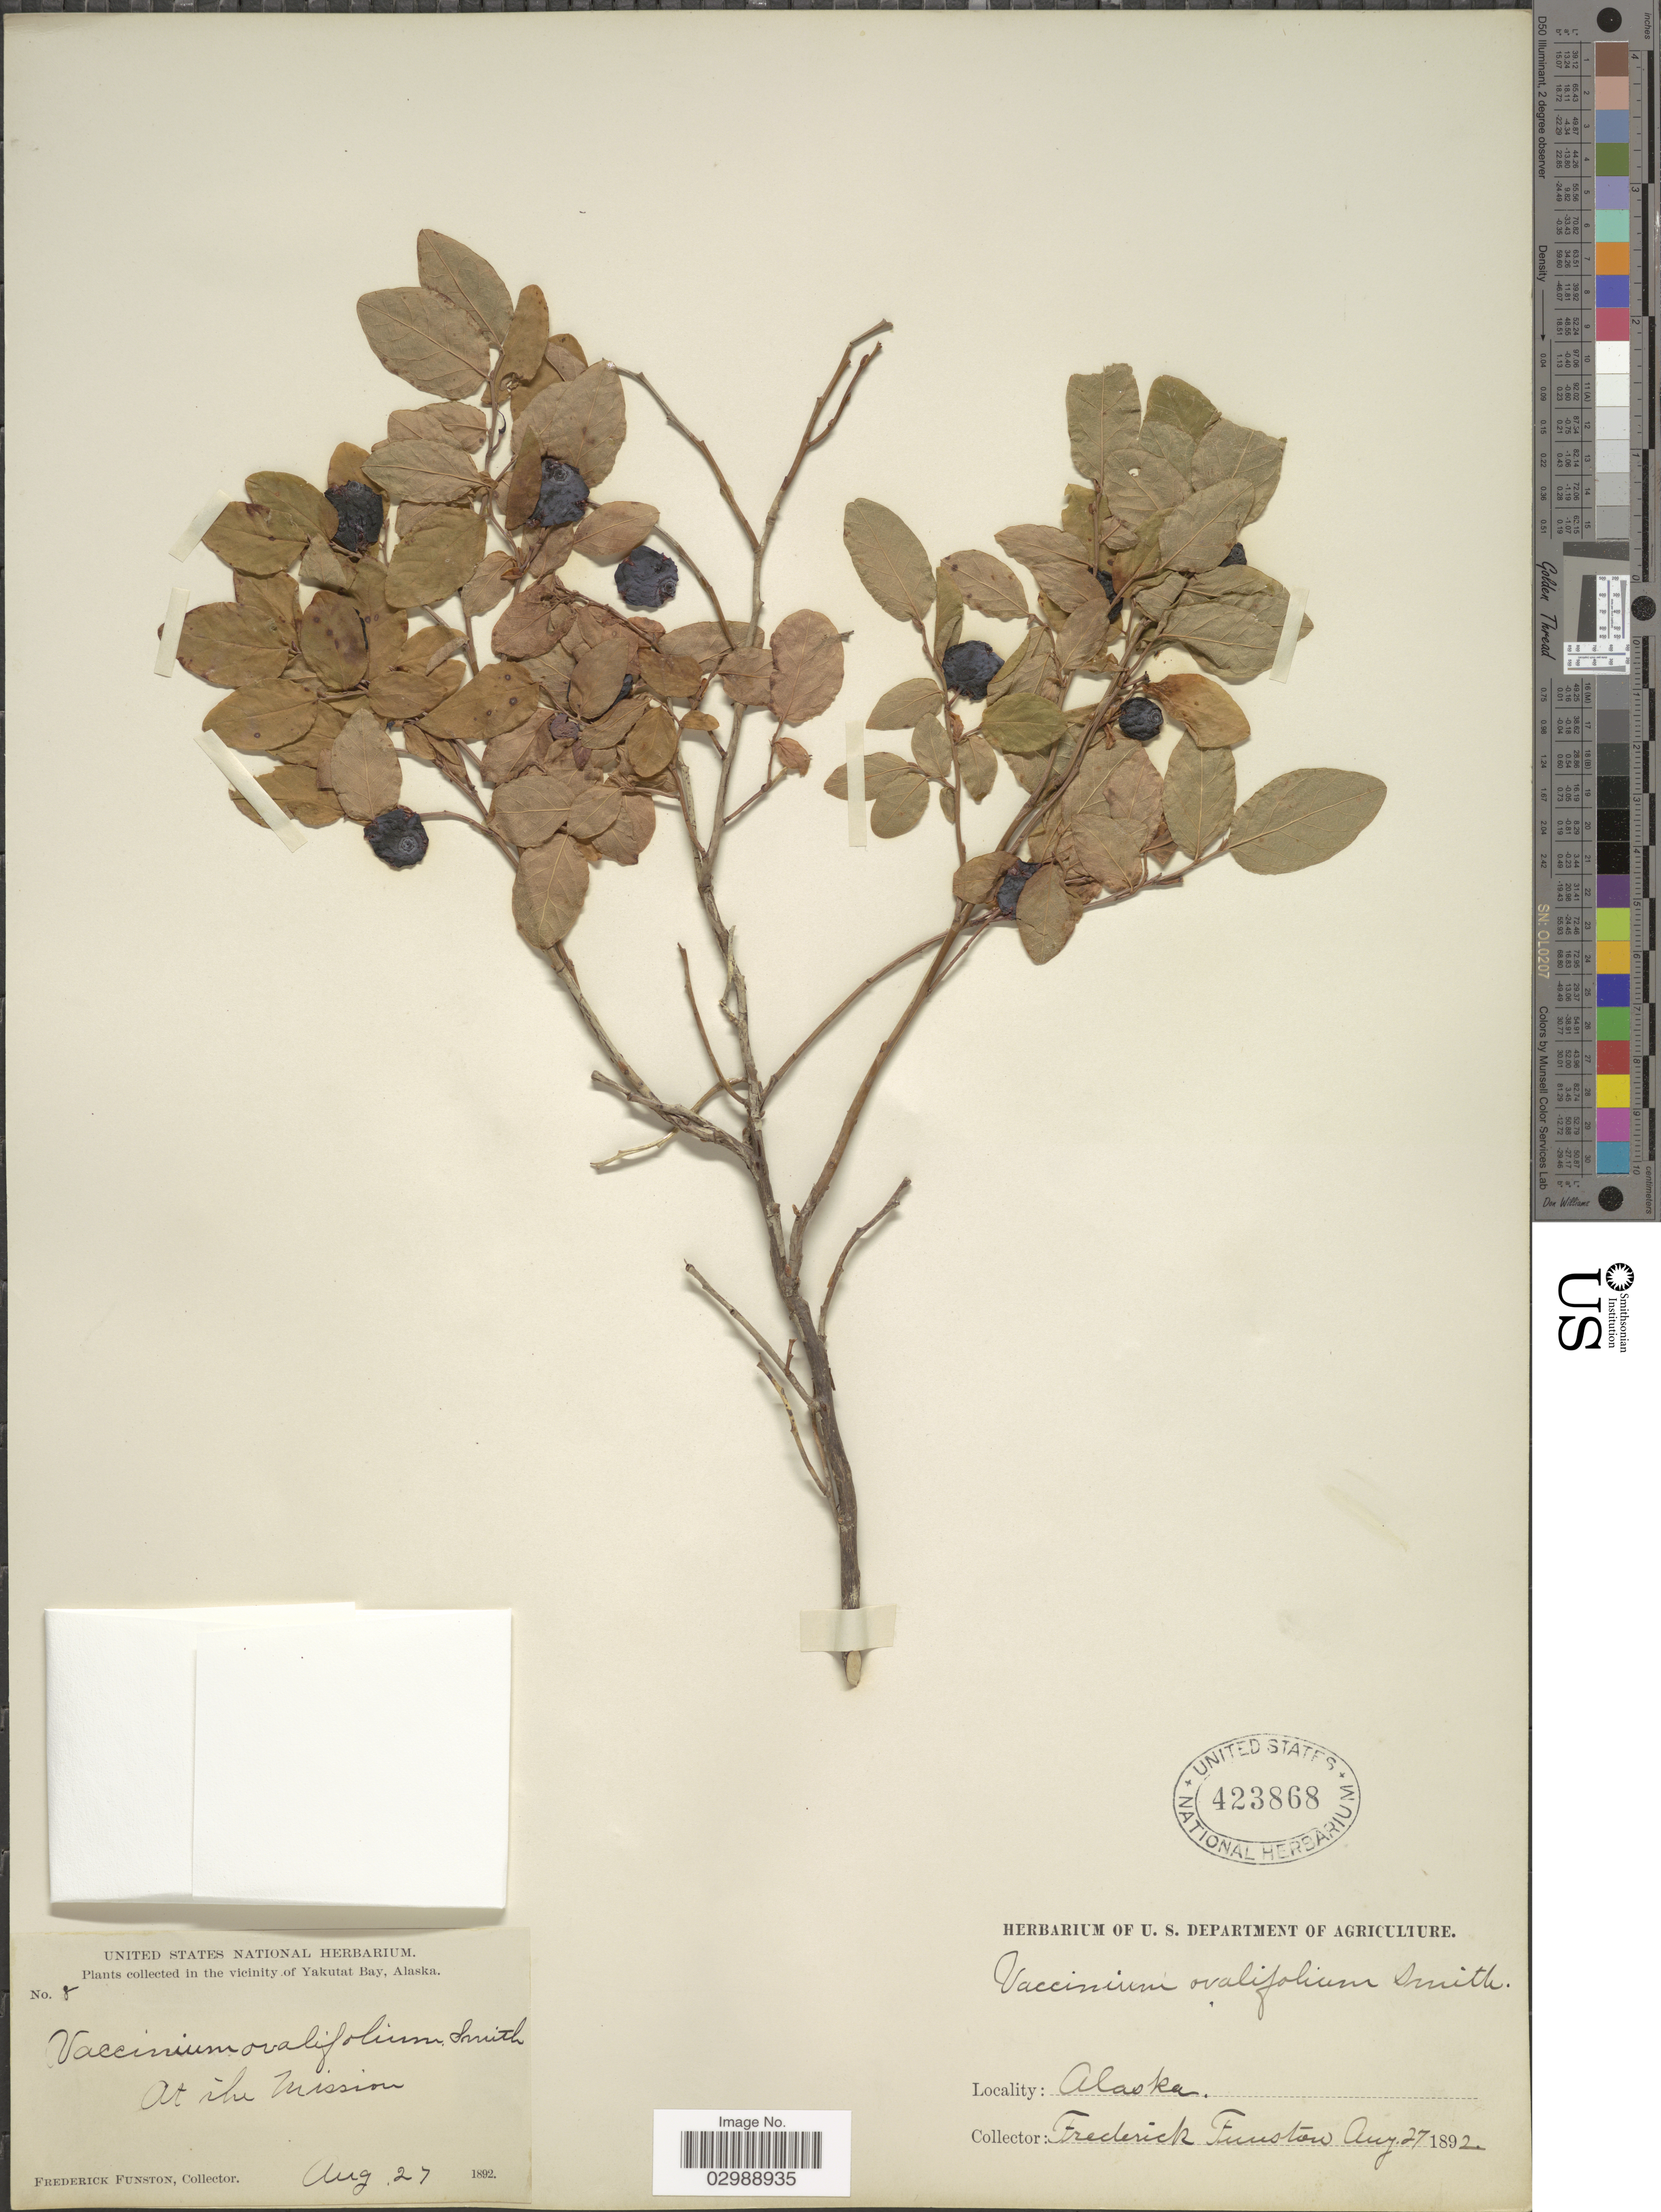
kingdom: Plantae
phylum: Tracheophyta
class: Magnoliopsida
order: Ericales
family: Ericaceae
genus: Vaccinium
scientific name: Vaccinium ovalifolium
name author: Sm.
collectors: F. Funston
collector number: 8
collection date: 1892-08-27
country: United States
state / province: Alaska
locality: In the vicinity of Yakutat Bay. At the Mission.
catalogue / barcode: US 423868